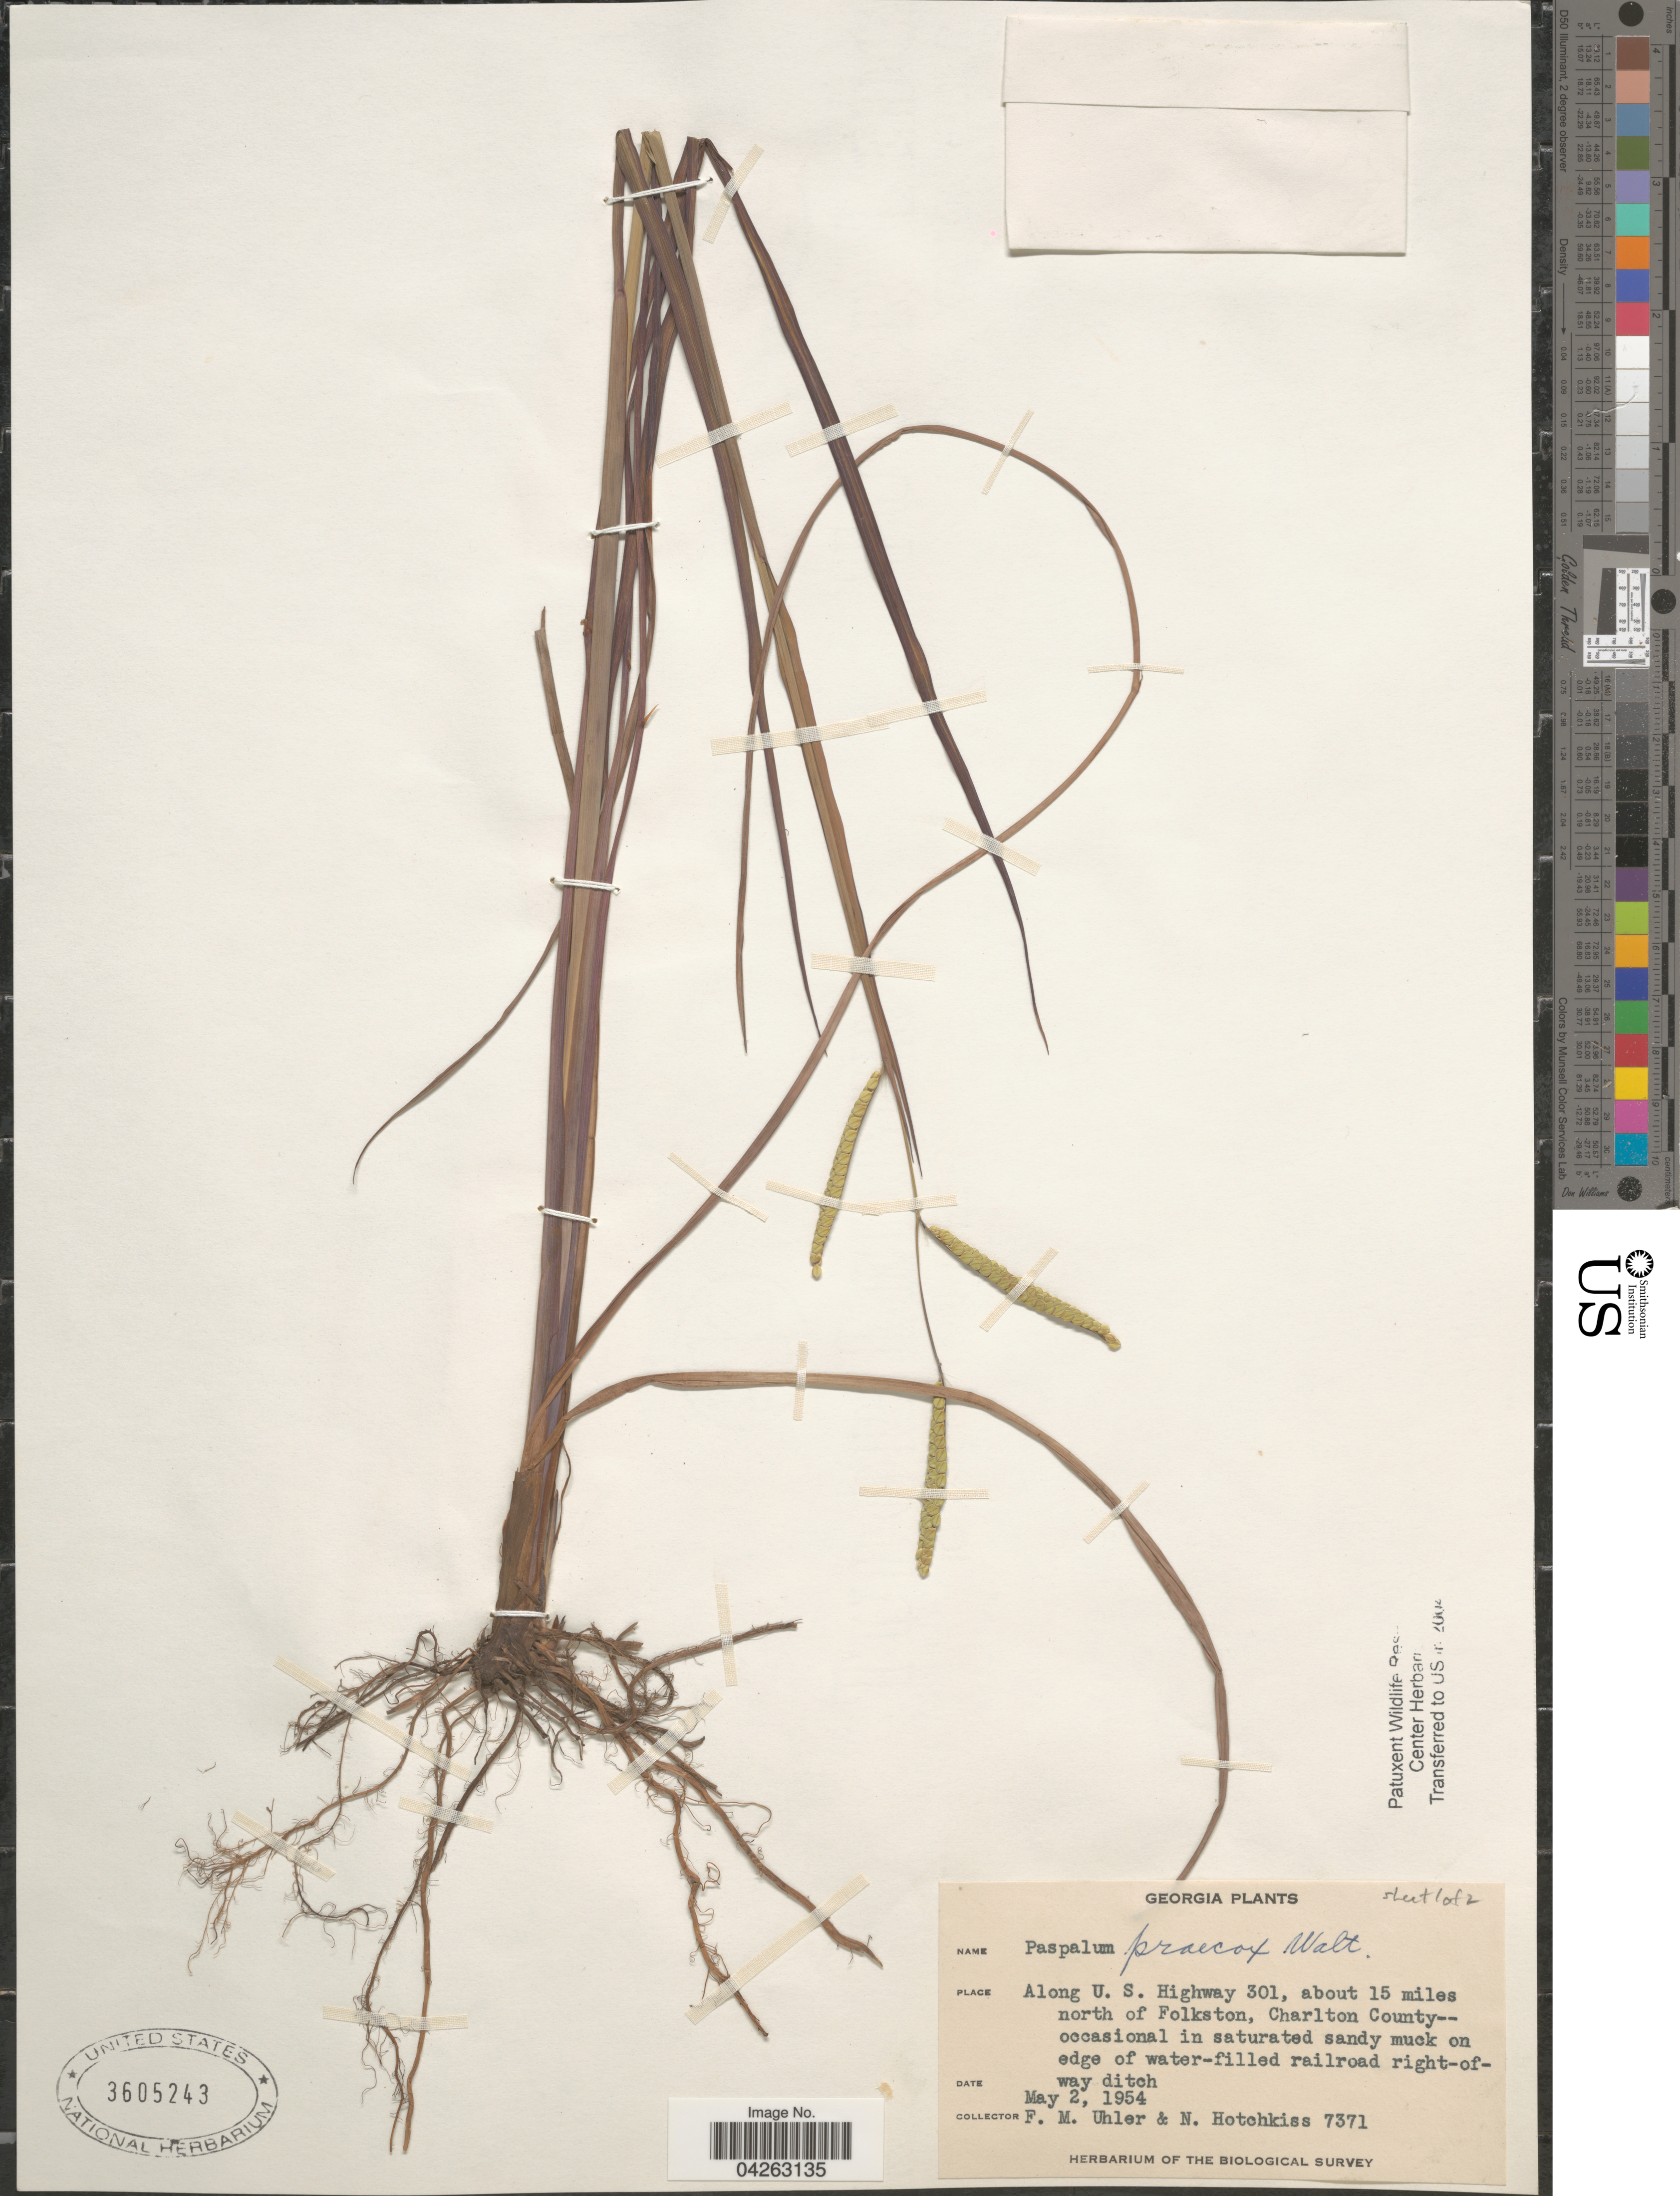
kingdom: Plantae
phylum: Tracheophyta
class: Liliopsida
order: Poales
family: Poaceae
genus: Paspalum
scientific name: Paspalum praecox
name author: Walter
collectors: F. M. Uhler & N. Hotchkiss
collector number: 7371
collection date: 1954-05-02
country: United States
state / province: Georgia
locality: Along U.S. Highway 301, about 15 miles north of Folkston, Charlton County. Biological Survey.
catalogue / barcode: US 3605243